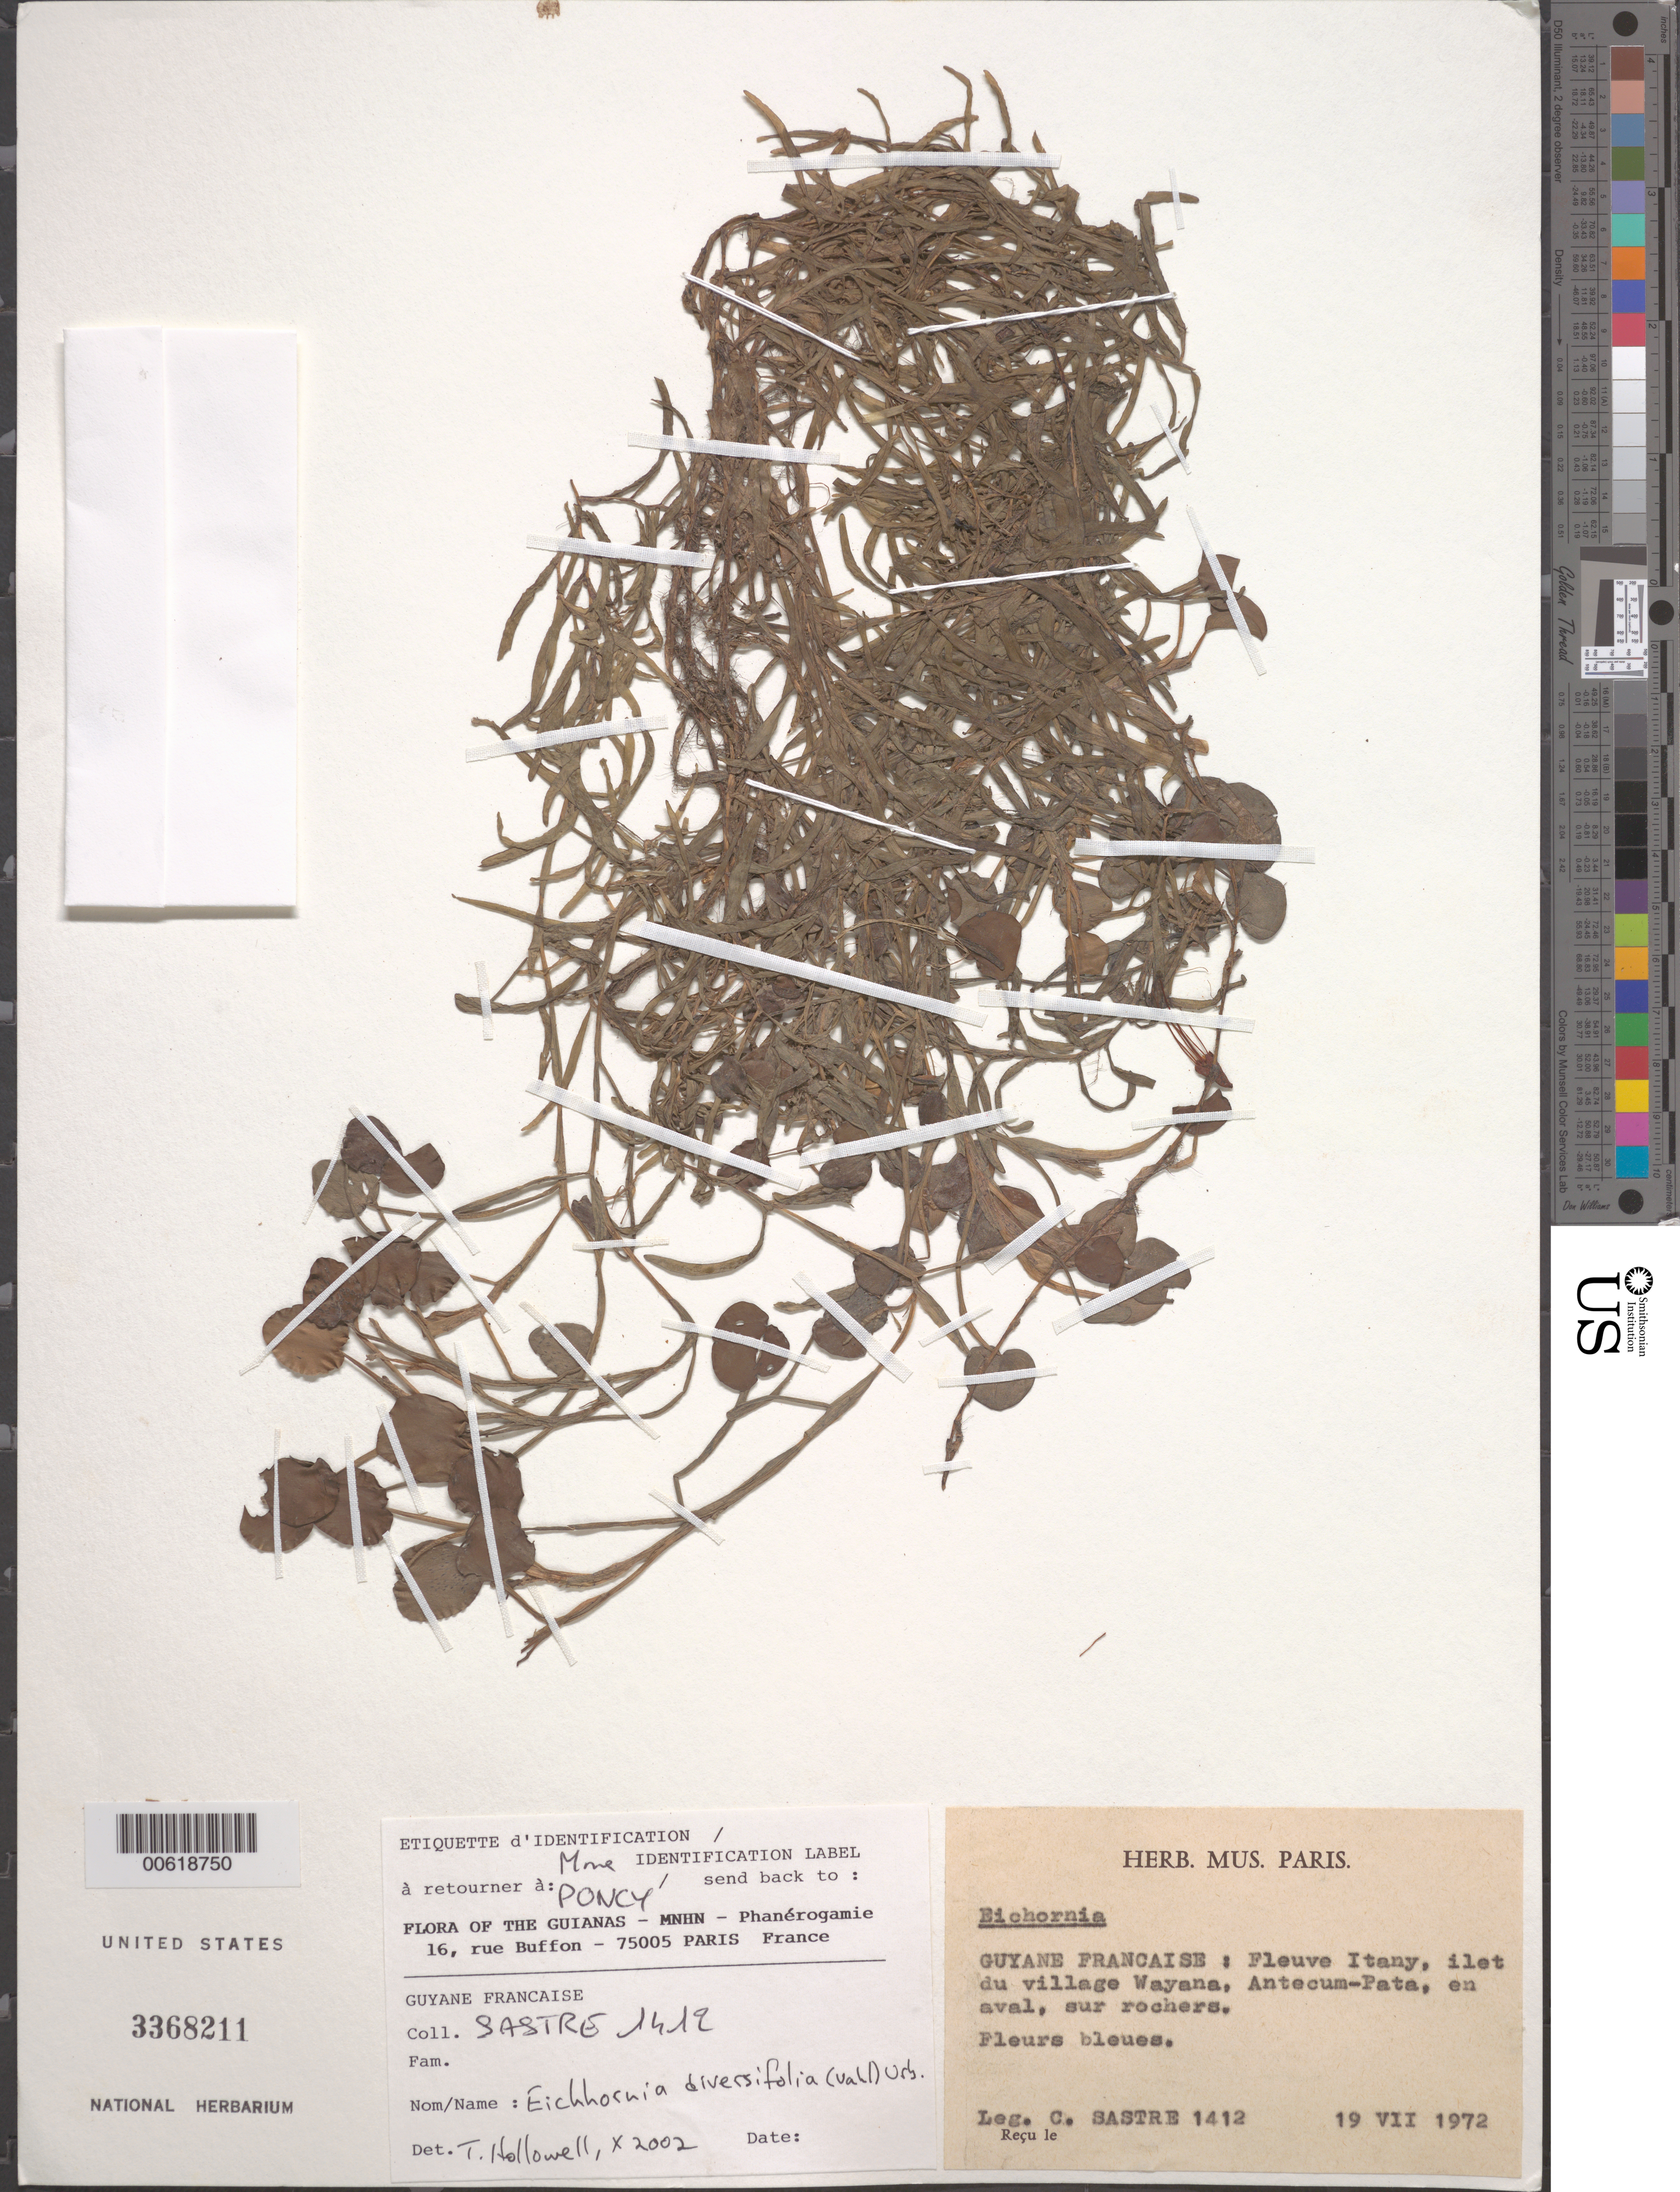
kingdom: Plantae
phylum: Tracheophyta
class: Liliopsida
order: Commelinales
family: Pontederiaceae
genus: Eichhornia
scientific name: Eichhornia diversifolia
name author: (Vahl) Urb.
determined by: Hollowell, T. H., (BOT), Smithsonian Institution - National Museum of Natural History (UNITED STATES)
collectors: C. H. L. Sastre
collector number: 1412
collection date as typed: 19-Jul-72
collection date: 1972-07-19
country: French Guiana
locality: Litani R., ilet du village Wayana, Antecum-Pata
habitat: Downstream, on rocks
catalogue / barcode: US 3368211